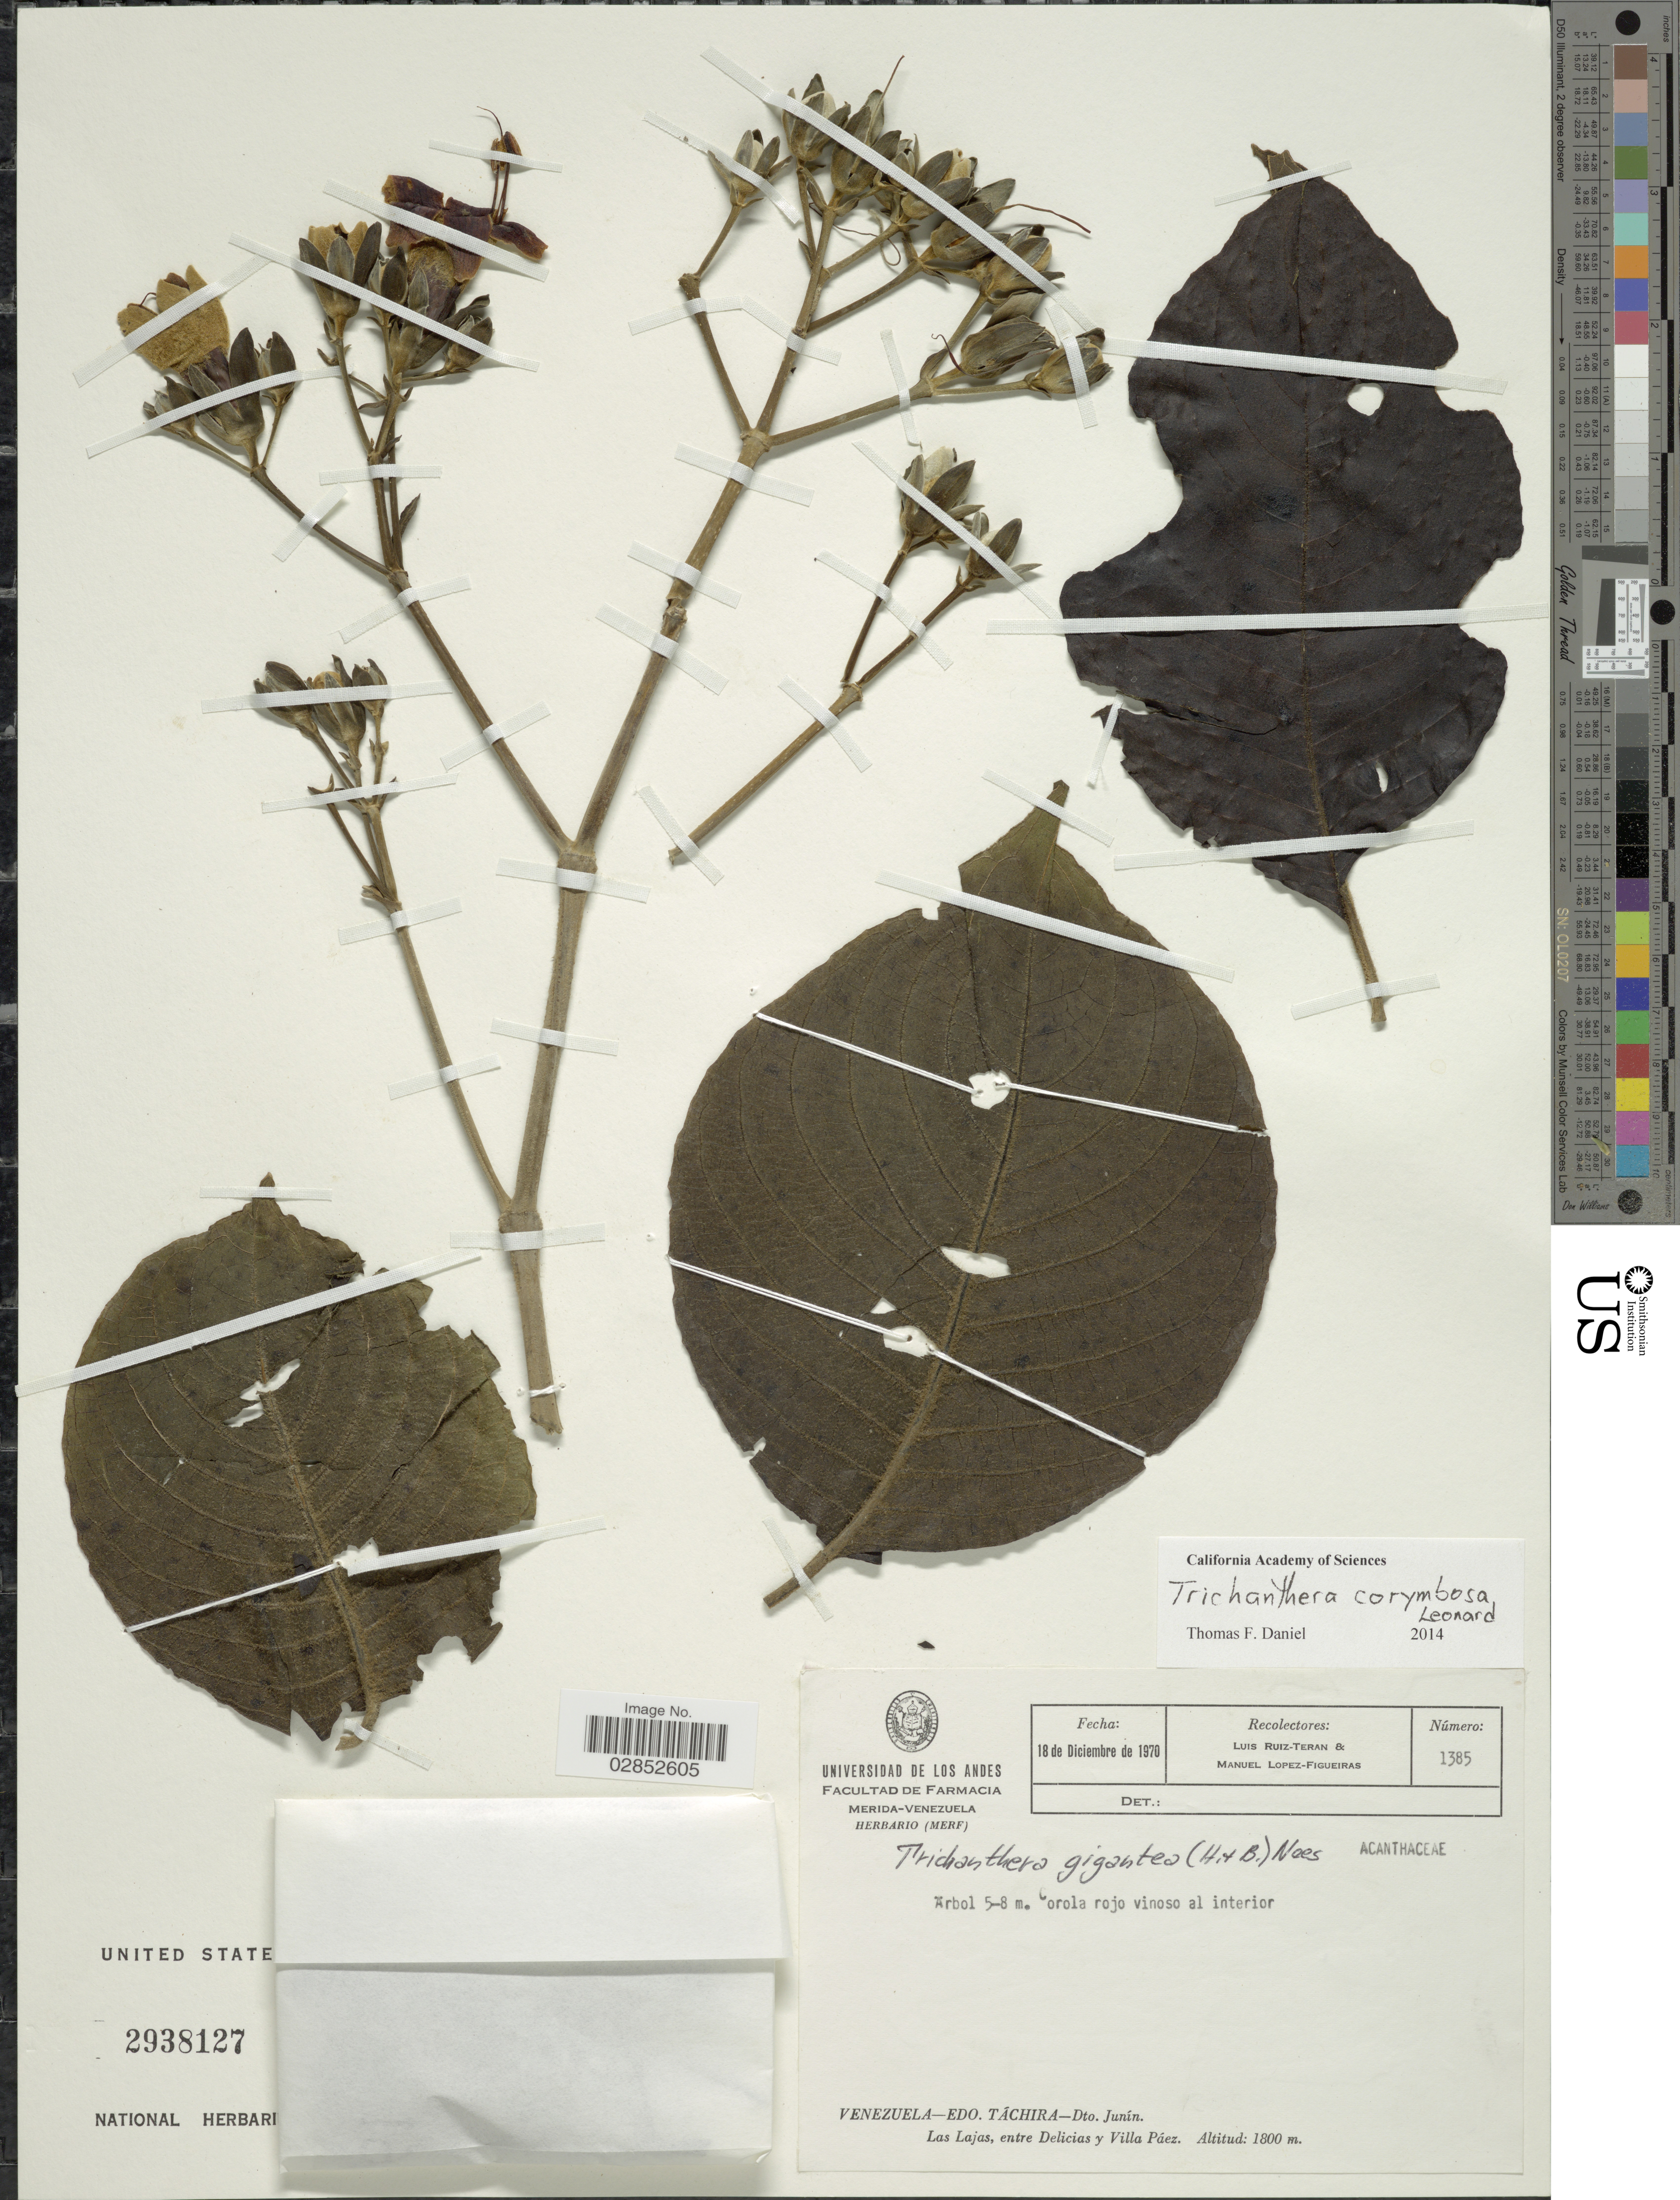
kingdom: Plantae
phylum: Tracheophyta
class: Magnoliopsida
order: Lamiales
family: Acanthaceae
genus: Trichanthera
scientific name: Trichanthera corymbosa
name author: Leonard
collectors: L. E. Ruíz-Terán & M. López Figueiras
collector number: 1385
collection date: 1970-12-18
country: Venezuela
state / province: Tachira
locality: Dto. Junín, Las Lajas, entre Delicias y Villa Páez.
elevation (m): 1800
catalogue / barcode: US 2938127